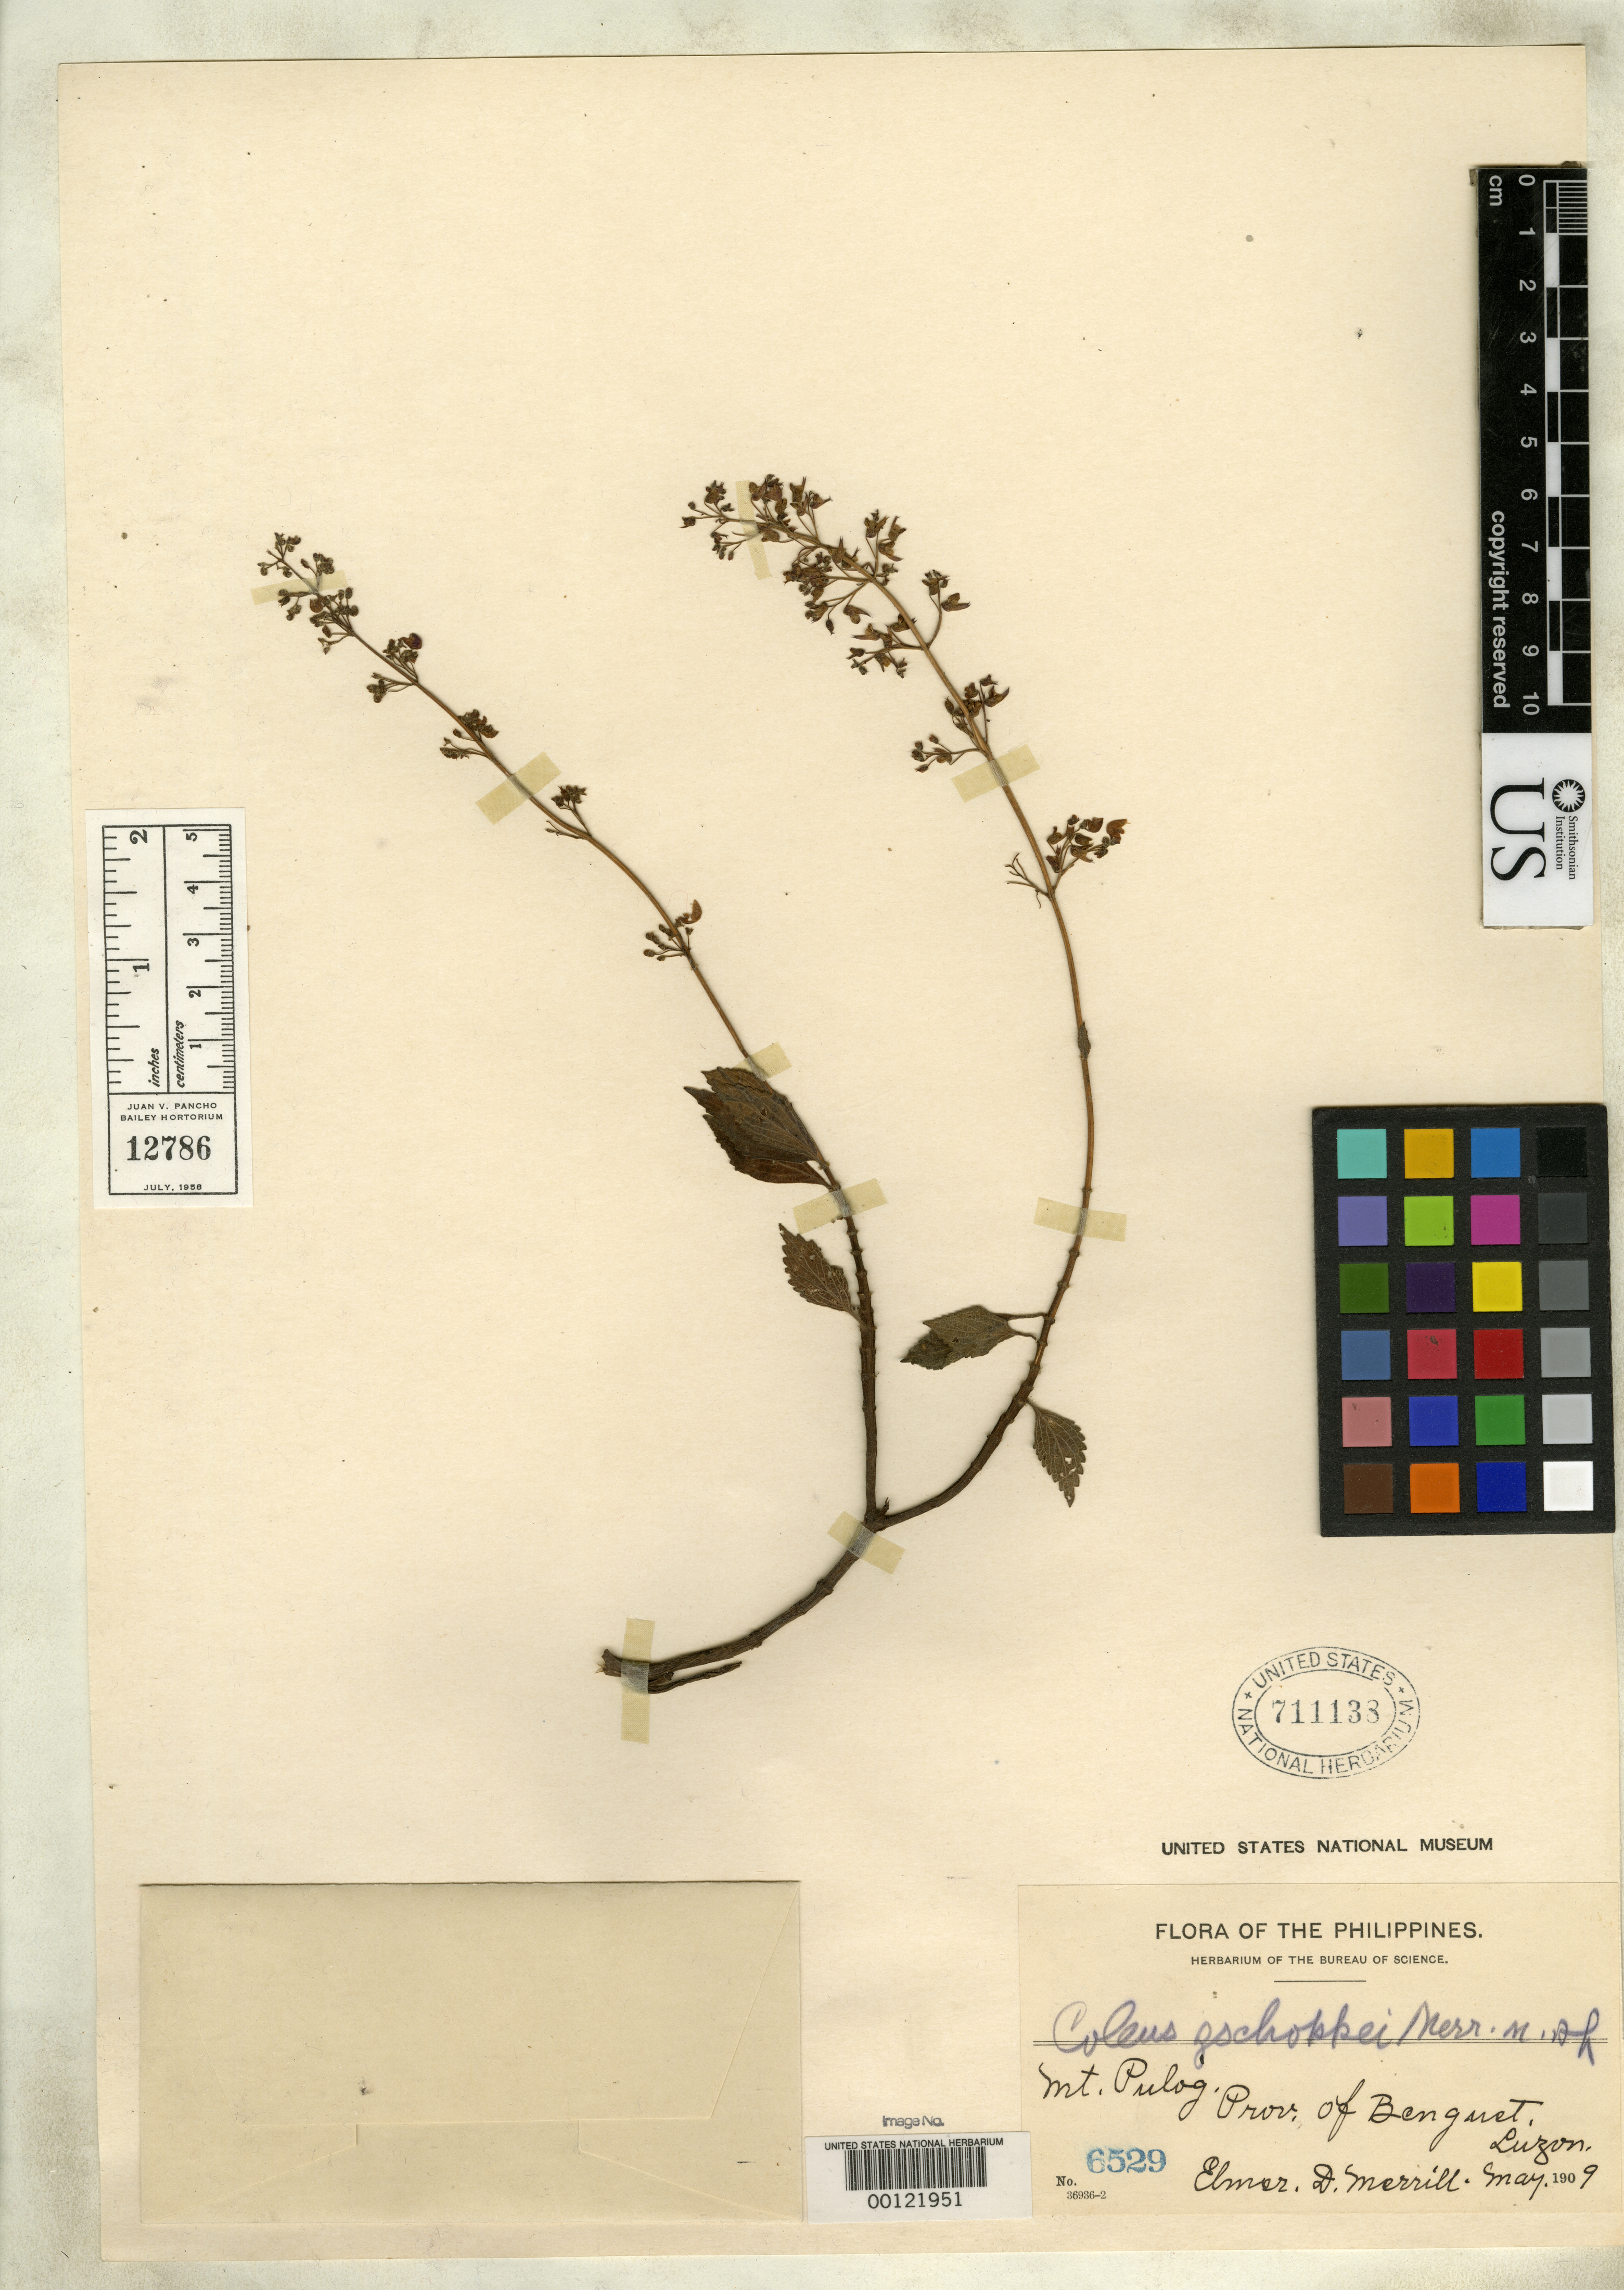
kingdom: Plantae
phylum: Tracheophyta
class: Magnoliopsida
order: Lamiales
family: Lamiaceae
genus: Coleus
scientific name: Coleus zschokkei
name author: Merr.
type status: Isotype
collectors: E. D. Merrill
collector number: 6529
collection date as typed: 13 Dec 1902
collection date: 1902-12-13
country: Philippines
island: Luzon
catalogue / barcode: US 711138